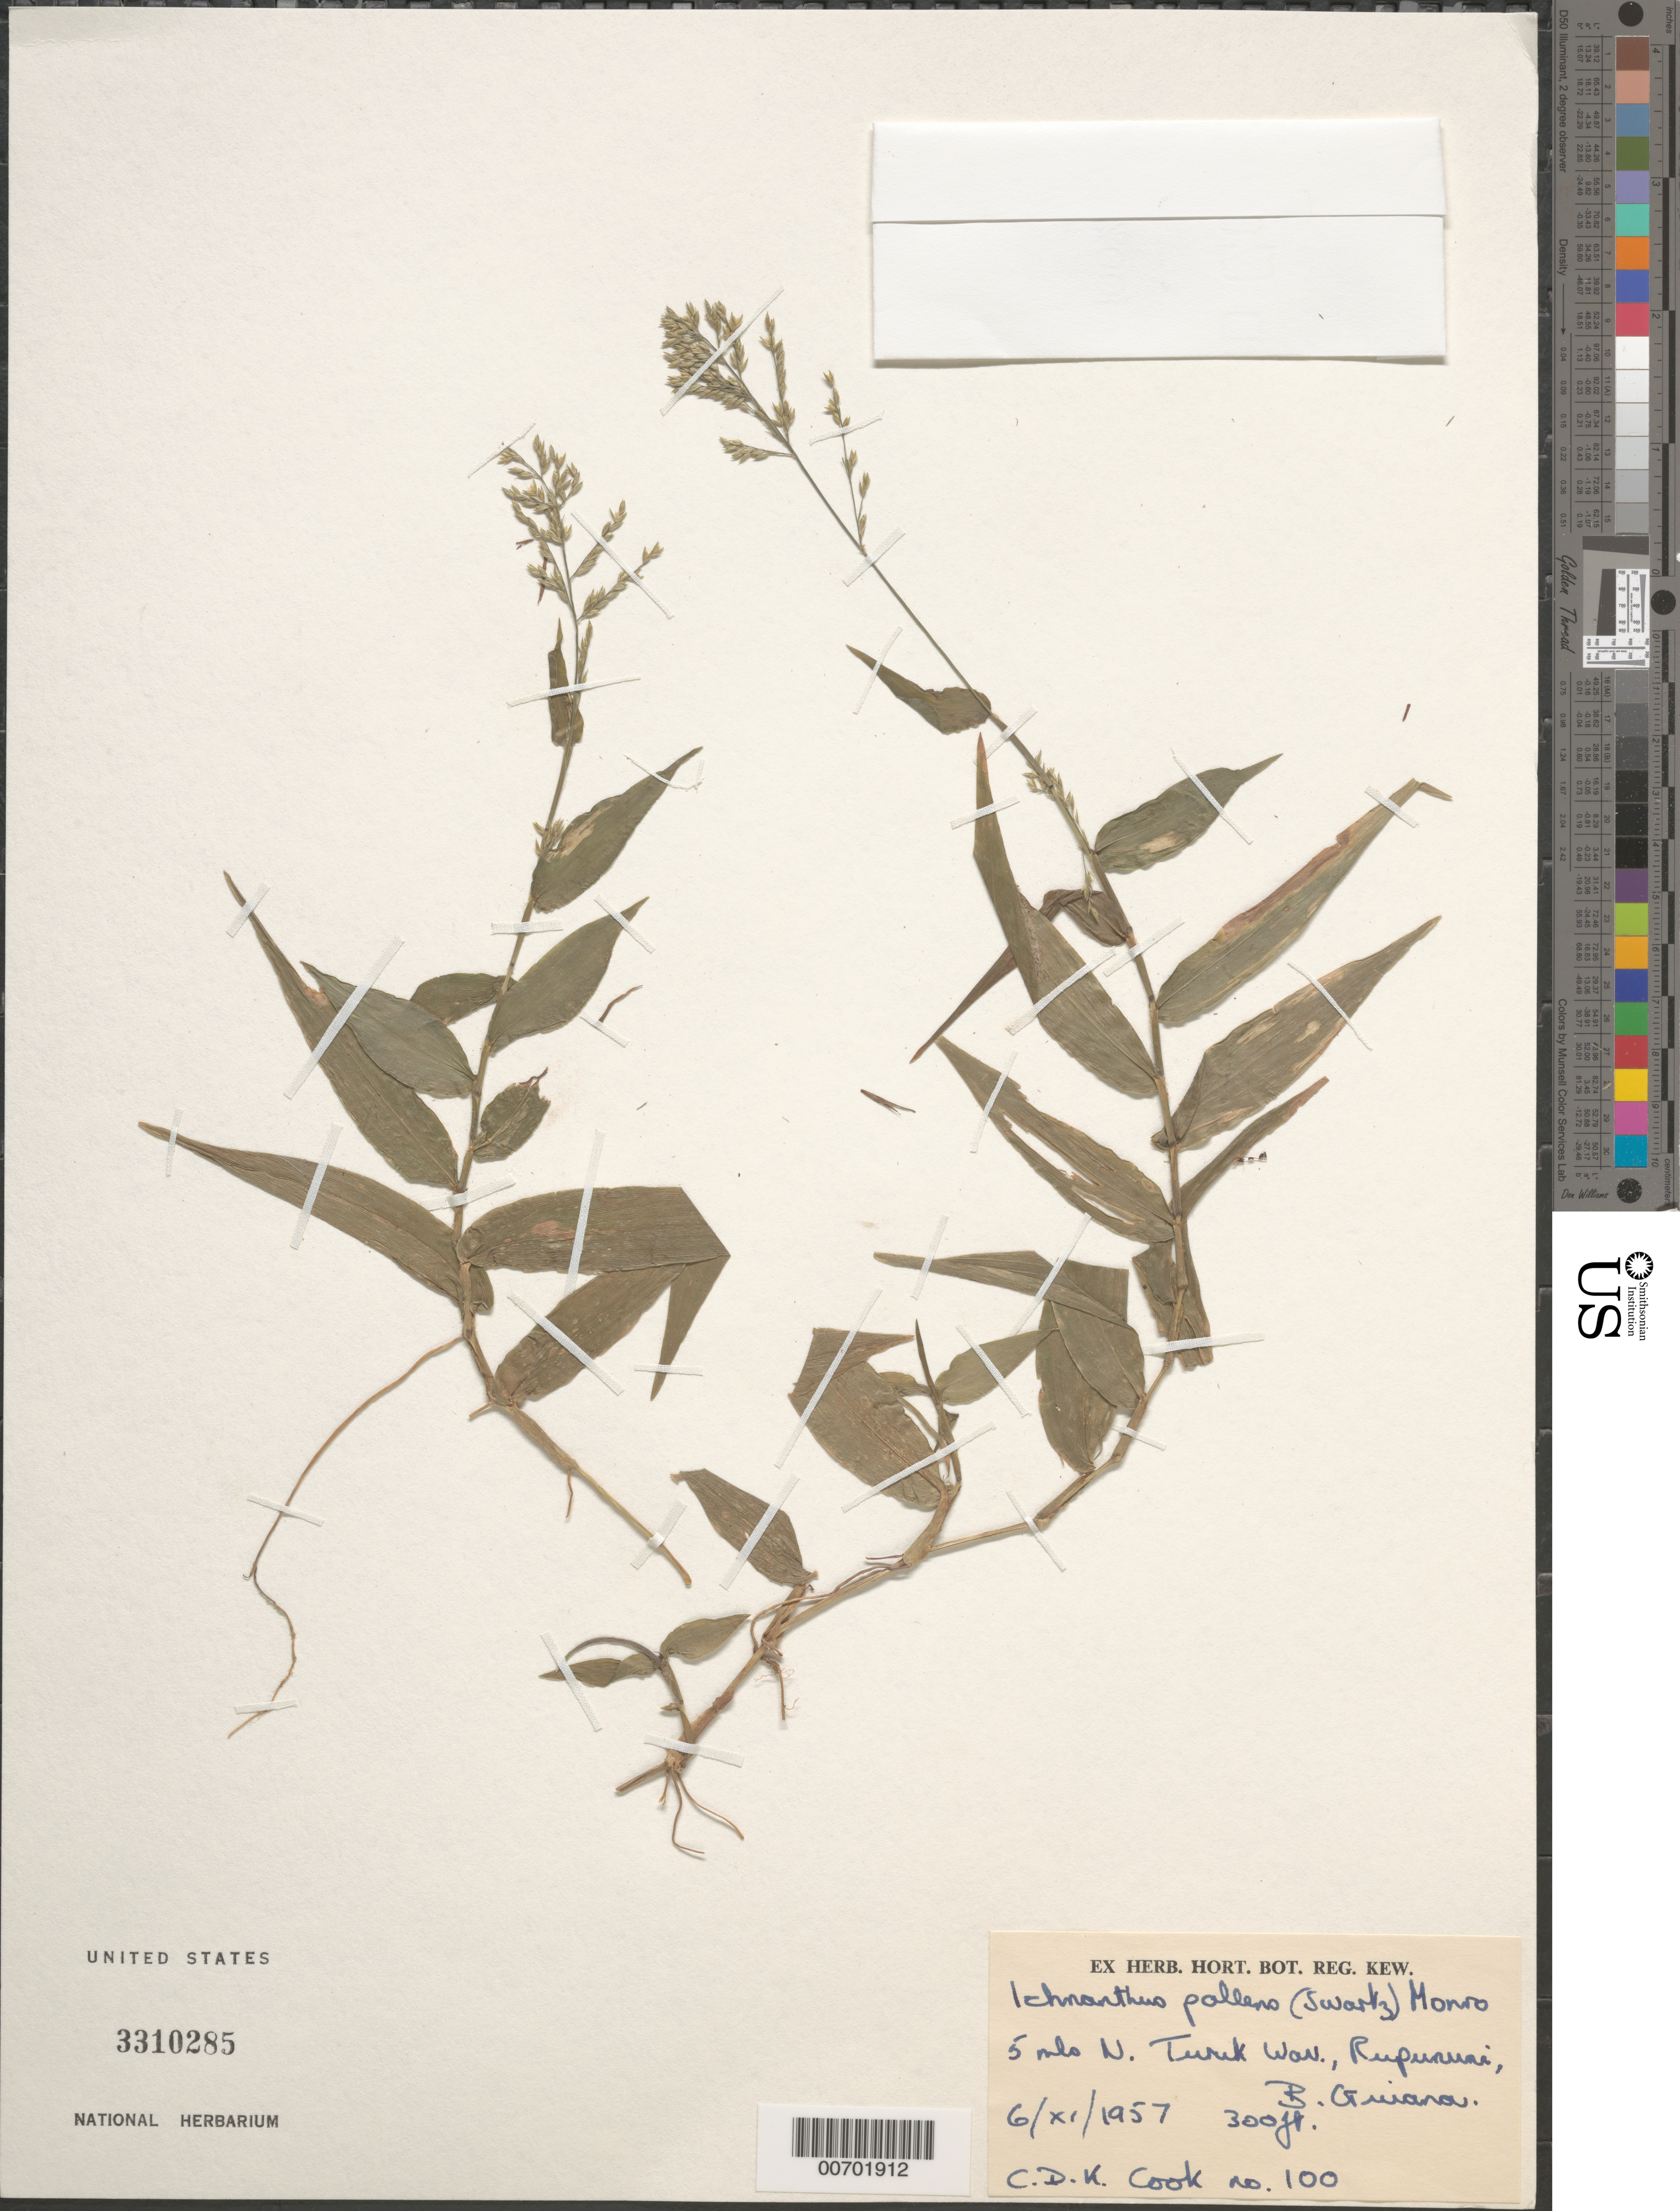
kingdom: Plantae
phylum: Tracheophyta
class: Liliopsida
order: Poales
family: Poaceae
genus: Ichnanthus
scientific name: Ichnanthus pallens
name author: (Sw.) Munro ex Benth.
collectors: C. D. K. Cook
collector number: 100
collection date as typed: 6-Nov-57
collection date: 1957-11-06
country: Guyana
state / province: U. Takutu-U. Essequibo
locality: Rupununi, 5 mi N of Turik Wau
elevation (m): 91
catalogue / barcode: US 3310285